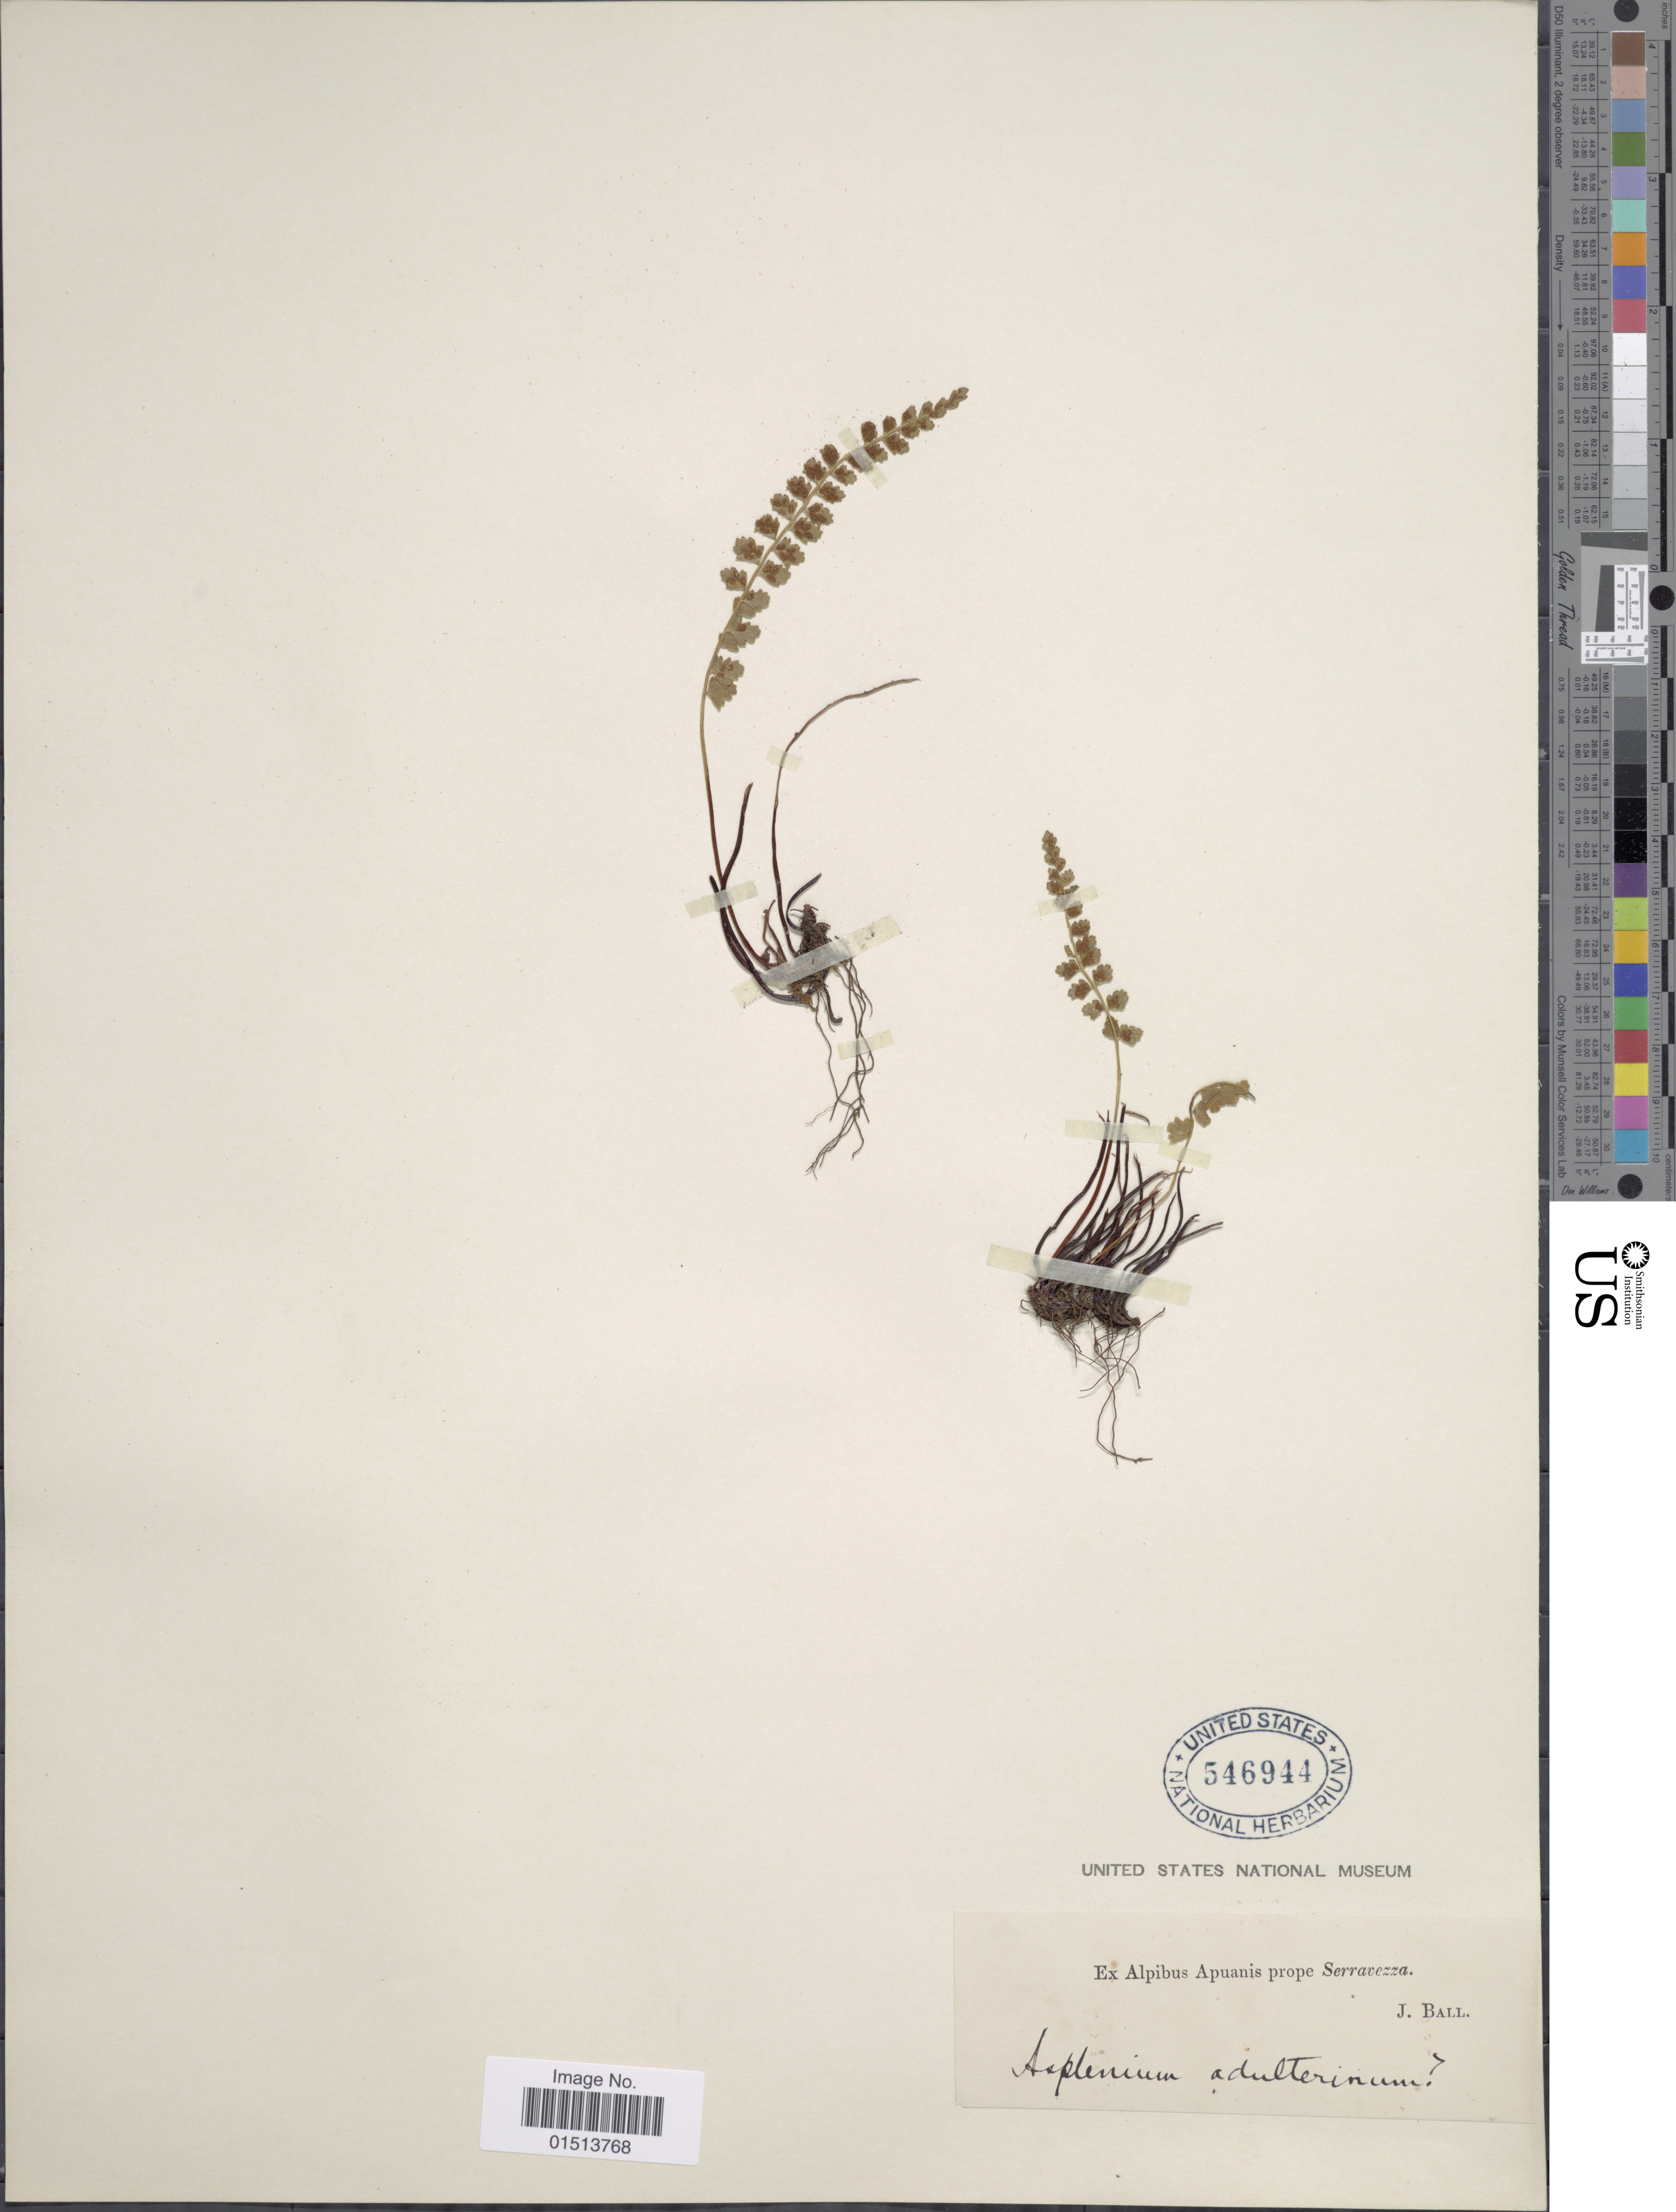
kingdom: Plantae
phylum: Tracheophyta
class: Polypodiopsida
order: Polypodiales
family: Aspleniaceae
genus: Asplenium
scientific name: Asplenium adulterinum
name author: Milde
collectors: J. Ball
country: Italy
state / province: Tuscany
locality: Ex Alpibus Apuanis prope Serravezza.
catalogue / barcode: US 546944